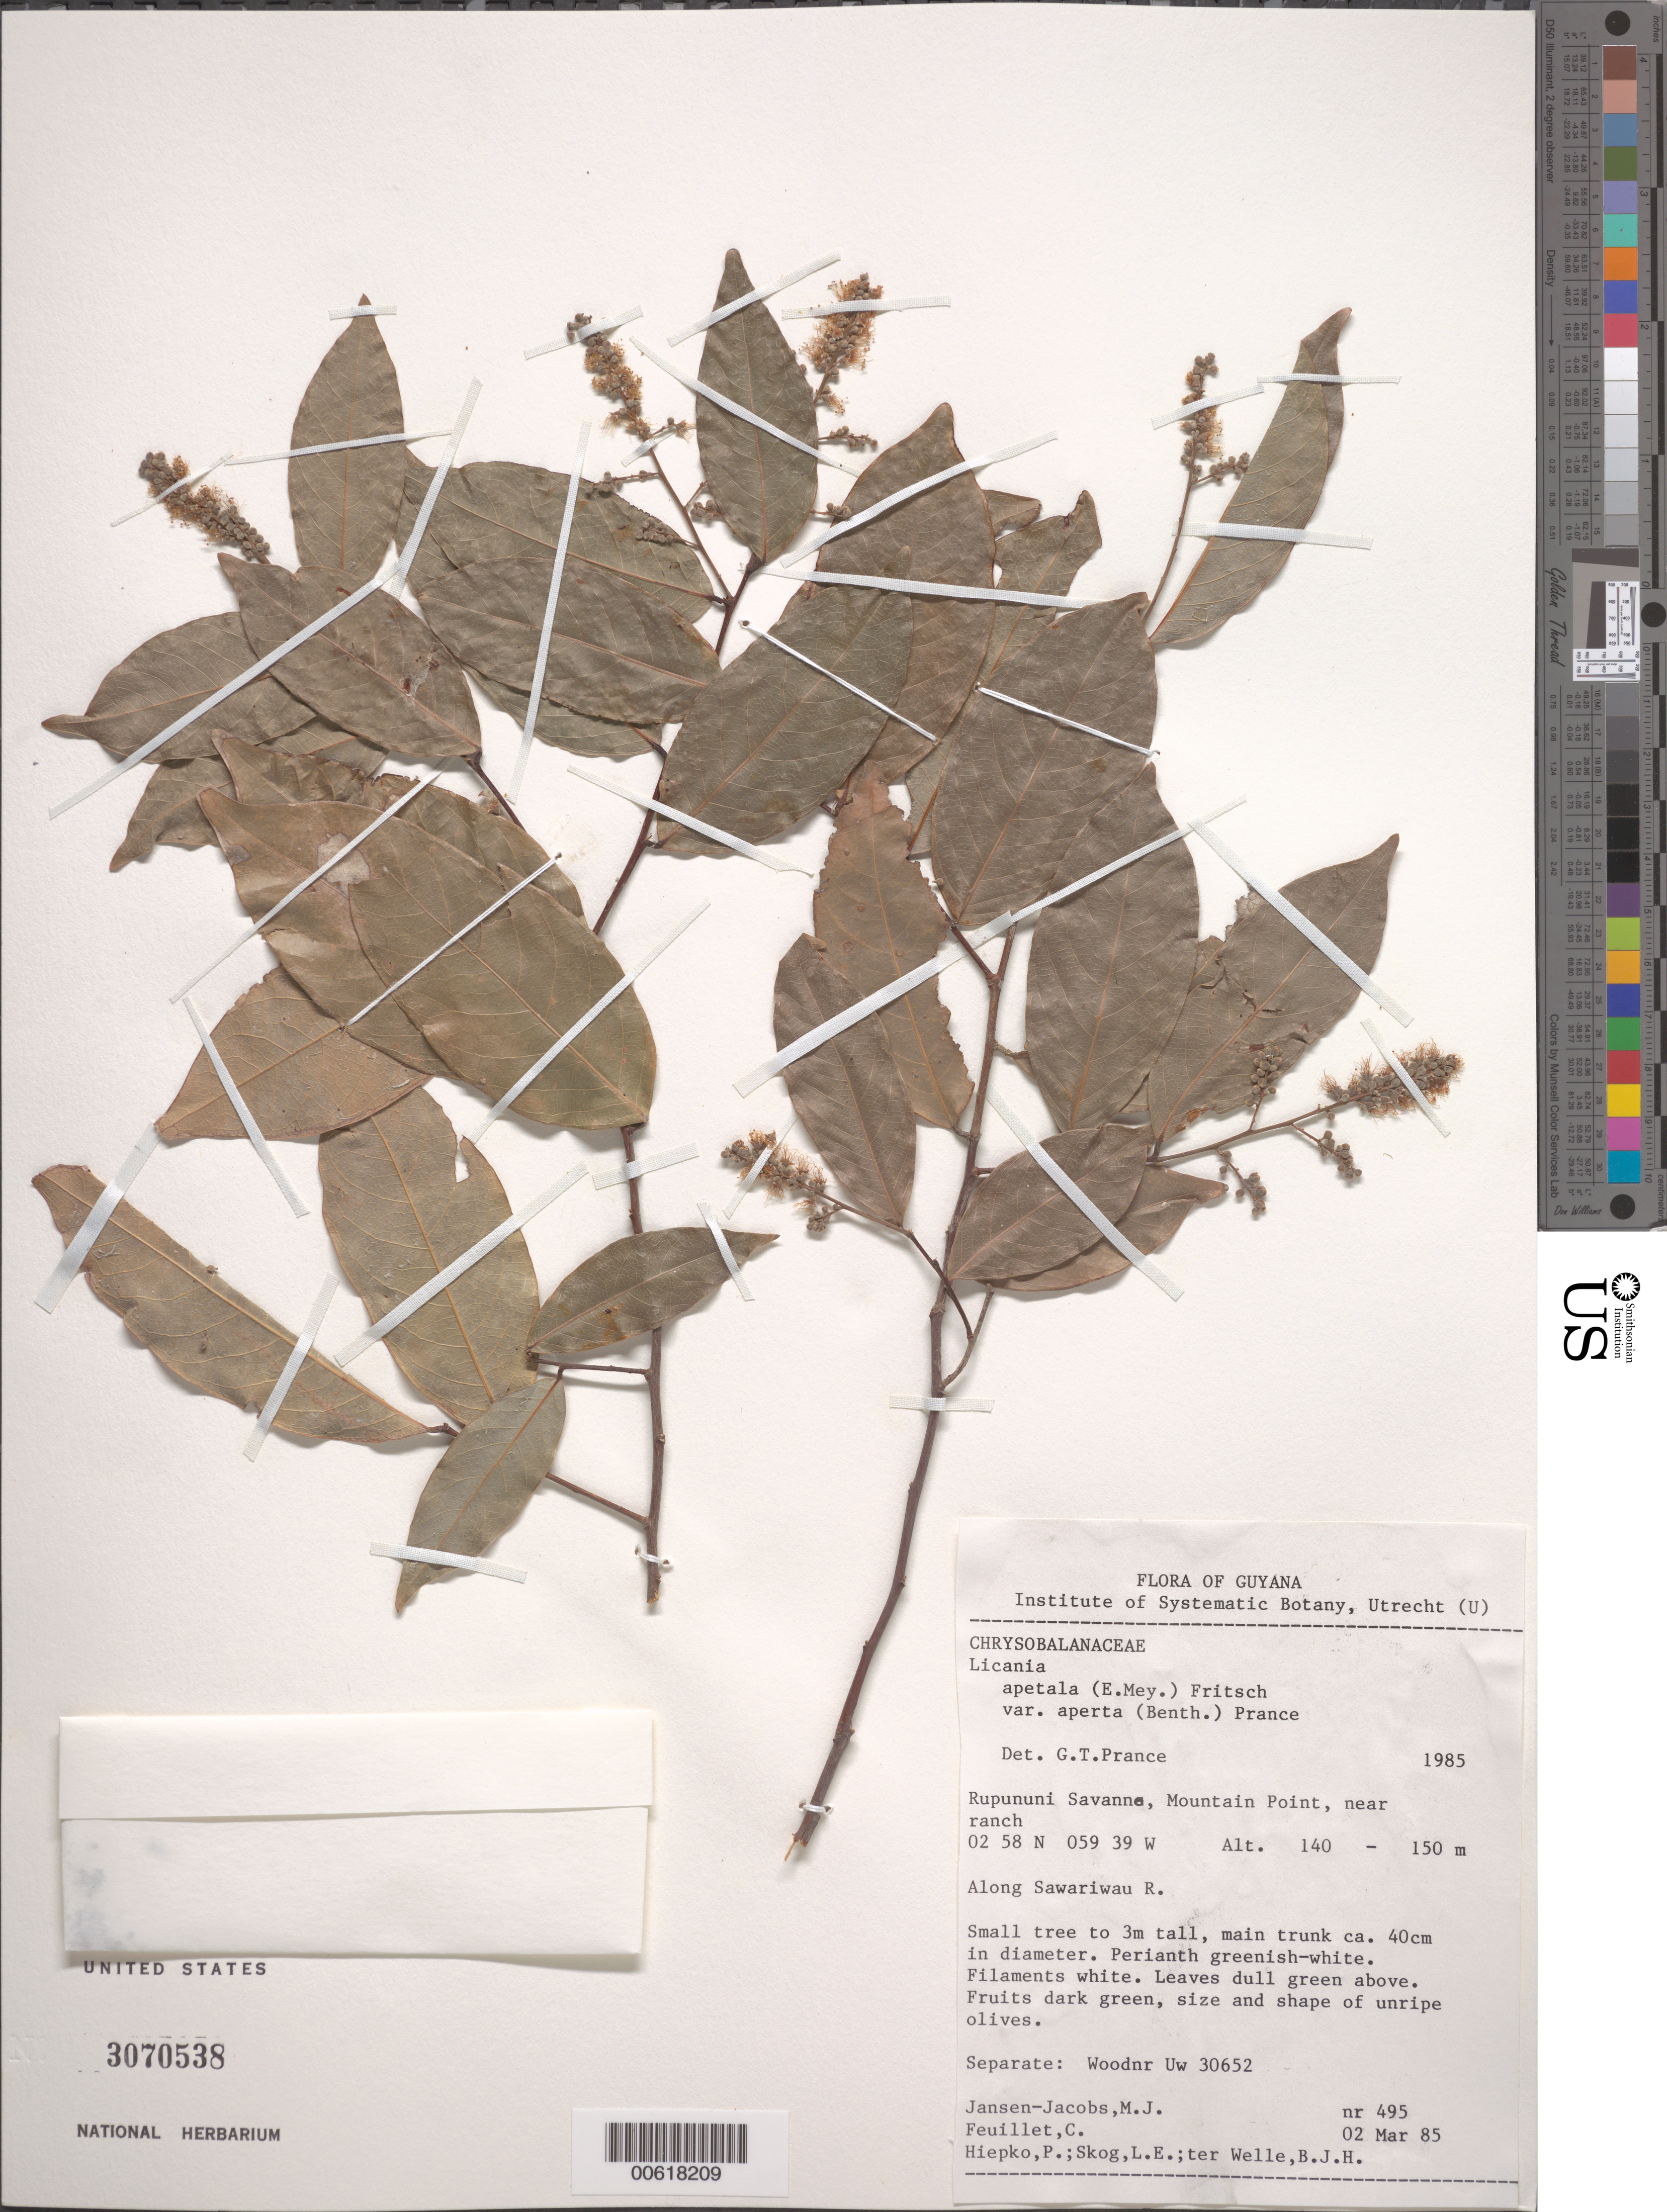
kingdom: Plantae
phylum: Tracheophyta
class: Magnoliopsida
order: Malpighiales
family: Chrysobalanaceae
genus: Leptobalanus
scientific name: Leptobalanus apetalus var. apertus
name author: (Benth.) Sothers & Prance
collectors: M. J. Jansen-Jacobs, C. Feuillet, P. H. Hiepko, L. E. Skog & B. Welle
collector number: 495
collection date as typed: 2-Mar-85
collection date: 1985-03-02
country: Guyana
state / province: U. Takutu-U. Essequibo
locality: Rupununi Savanna, Mountain Point, near ranch of Shirley Humphries; along Sawariwau R.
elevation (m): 140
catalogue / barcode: US 3070538